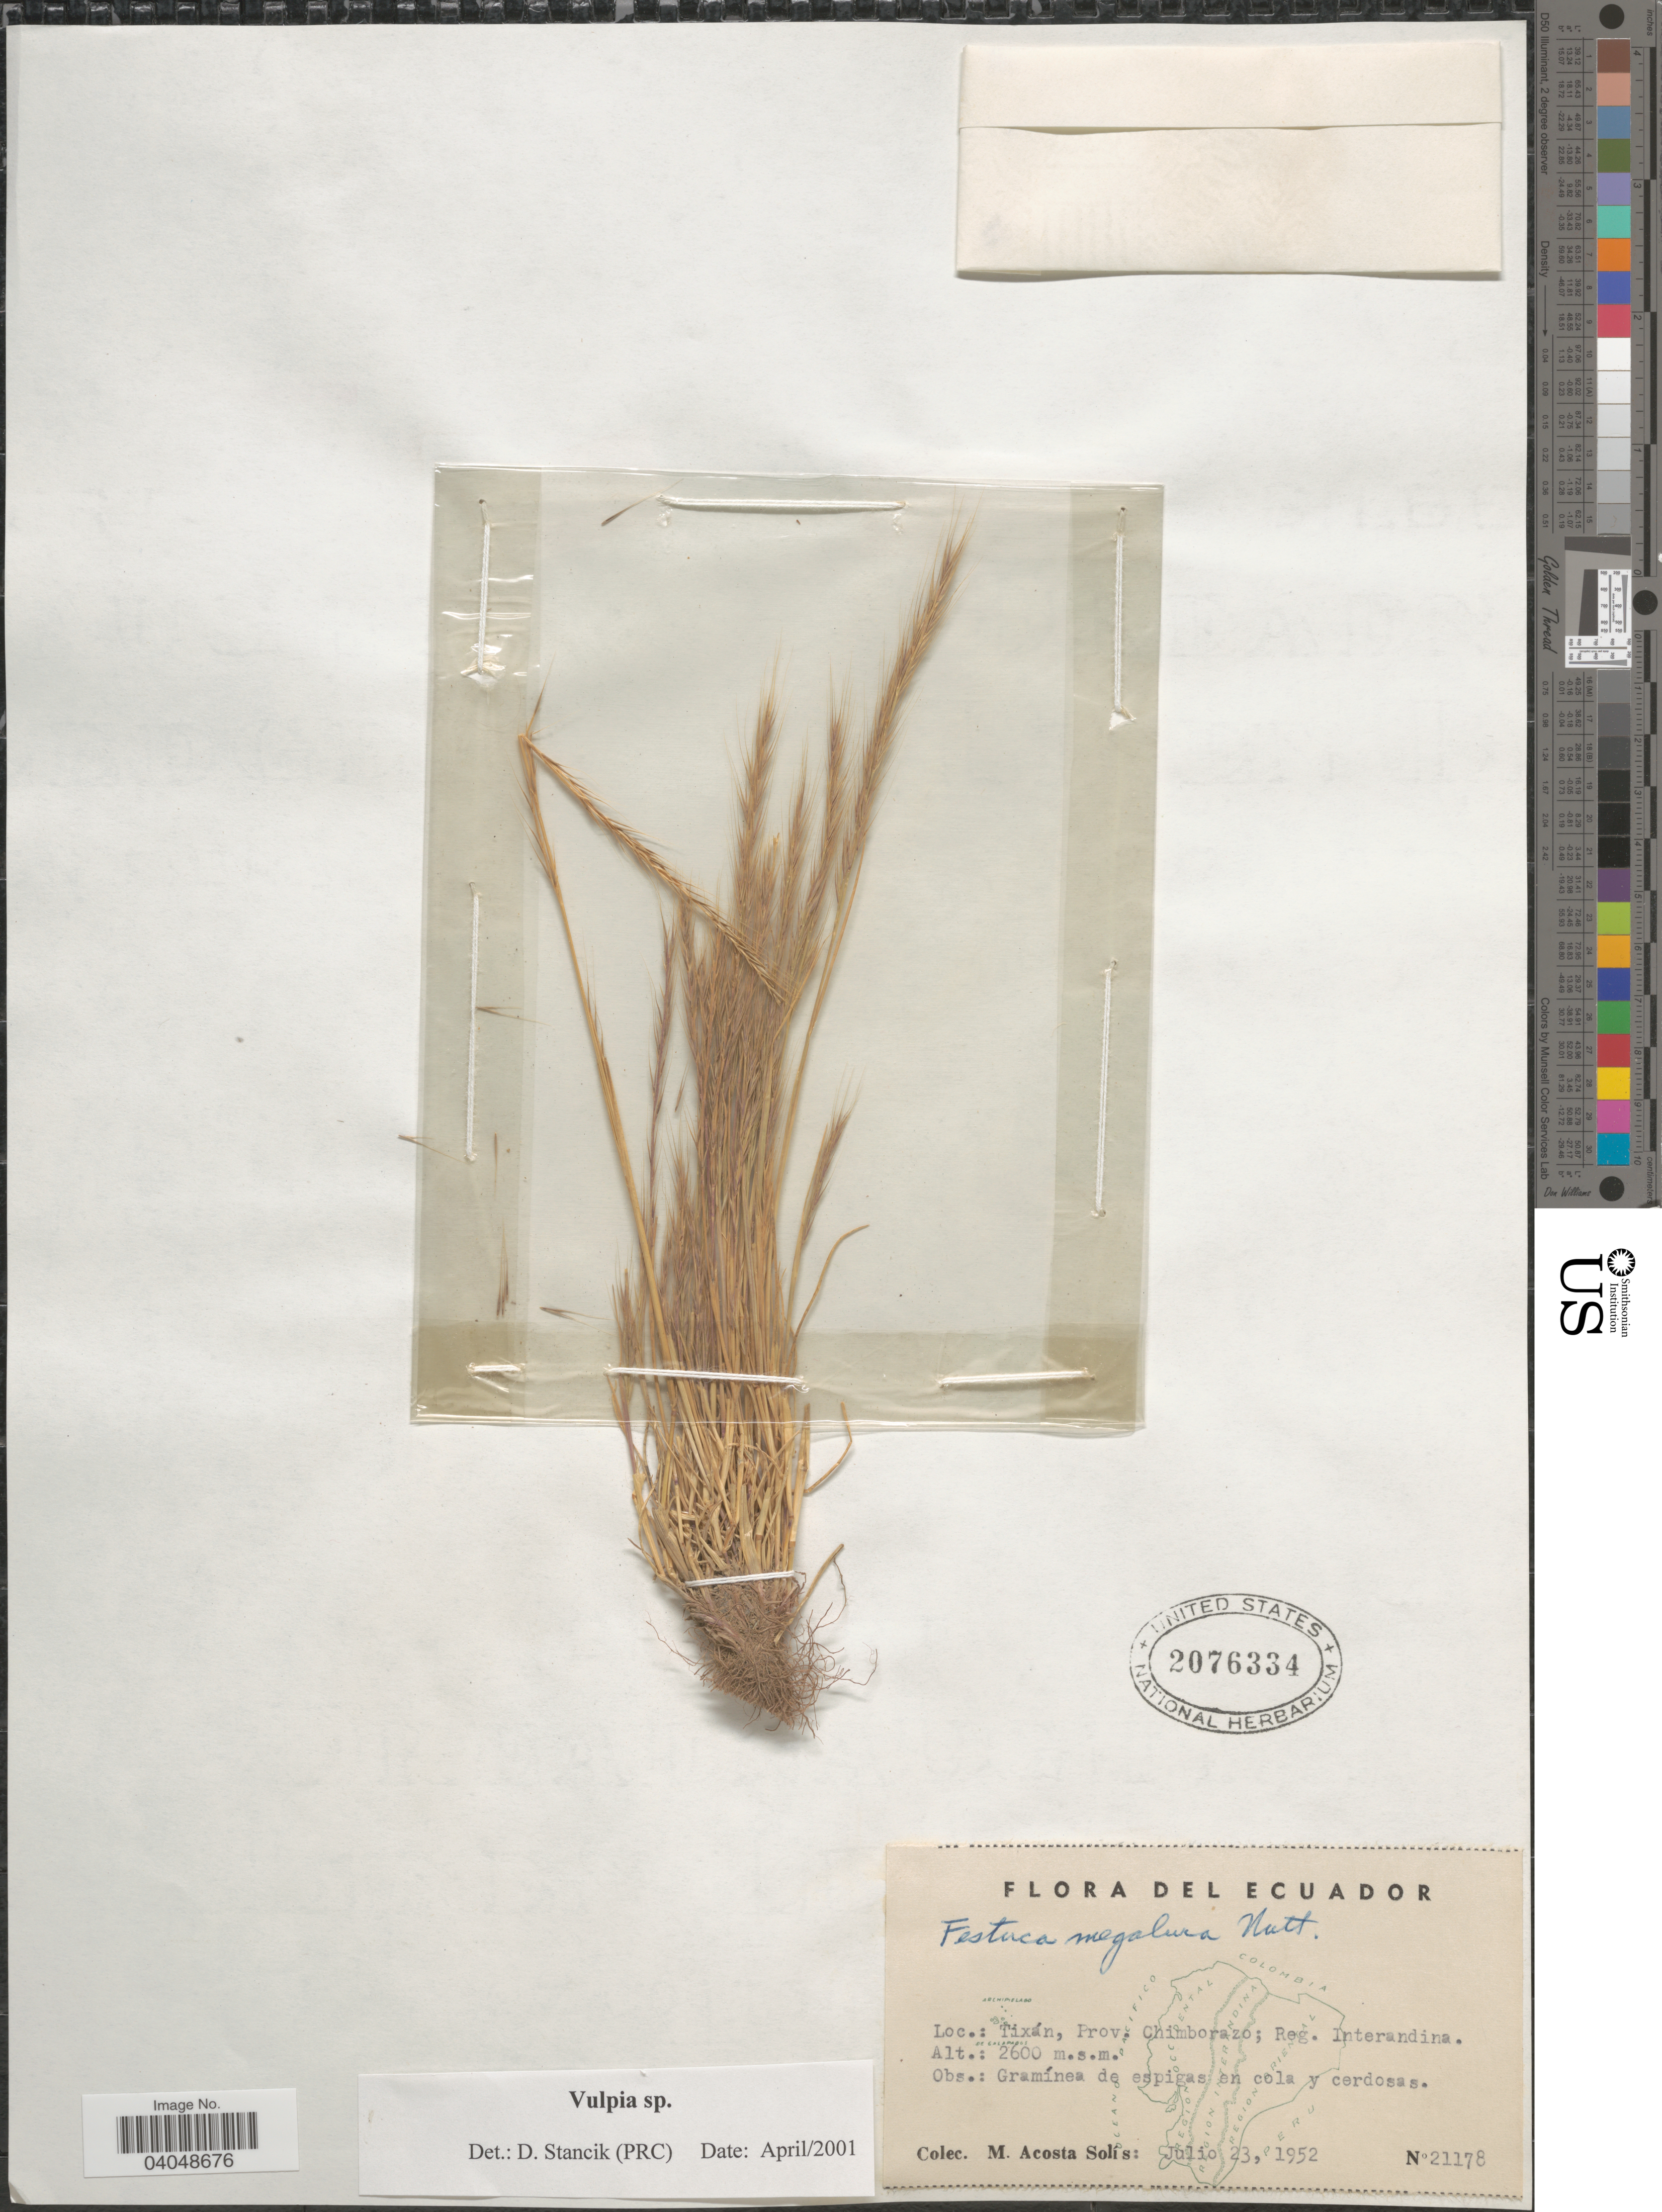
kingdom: Plantae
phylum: Tracheophyta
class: Liliopsida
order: Poales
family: Poaceae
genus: Festuca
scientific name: Festuca sp.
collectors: M. Acosta Solis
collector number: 21178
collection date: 1952-07-23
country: Ecuador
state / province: Chimborazo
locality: Tixán, Reg. Interandina.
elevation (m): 2600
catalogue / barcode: US 2076334